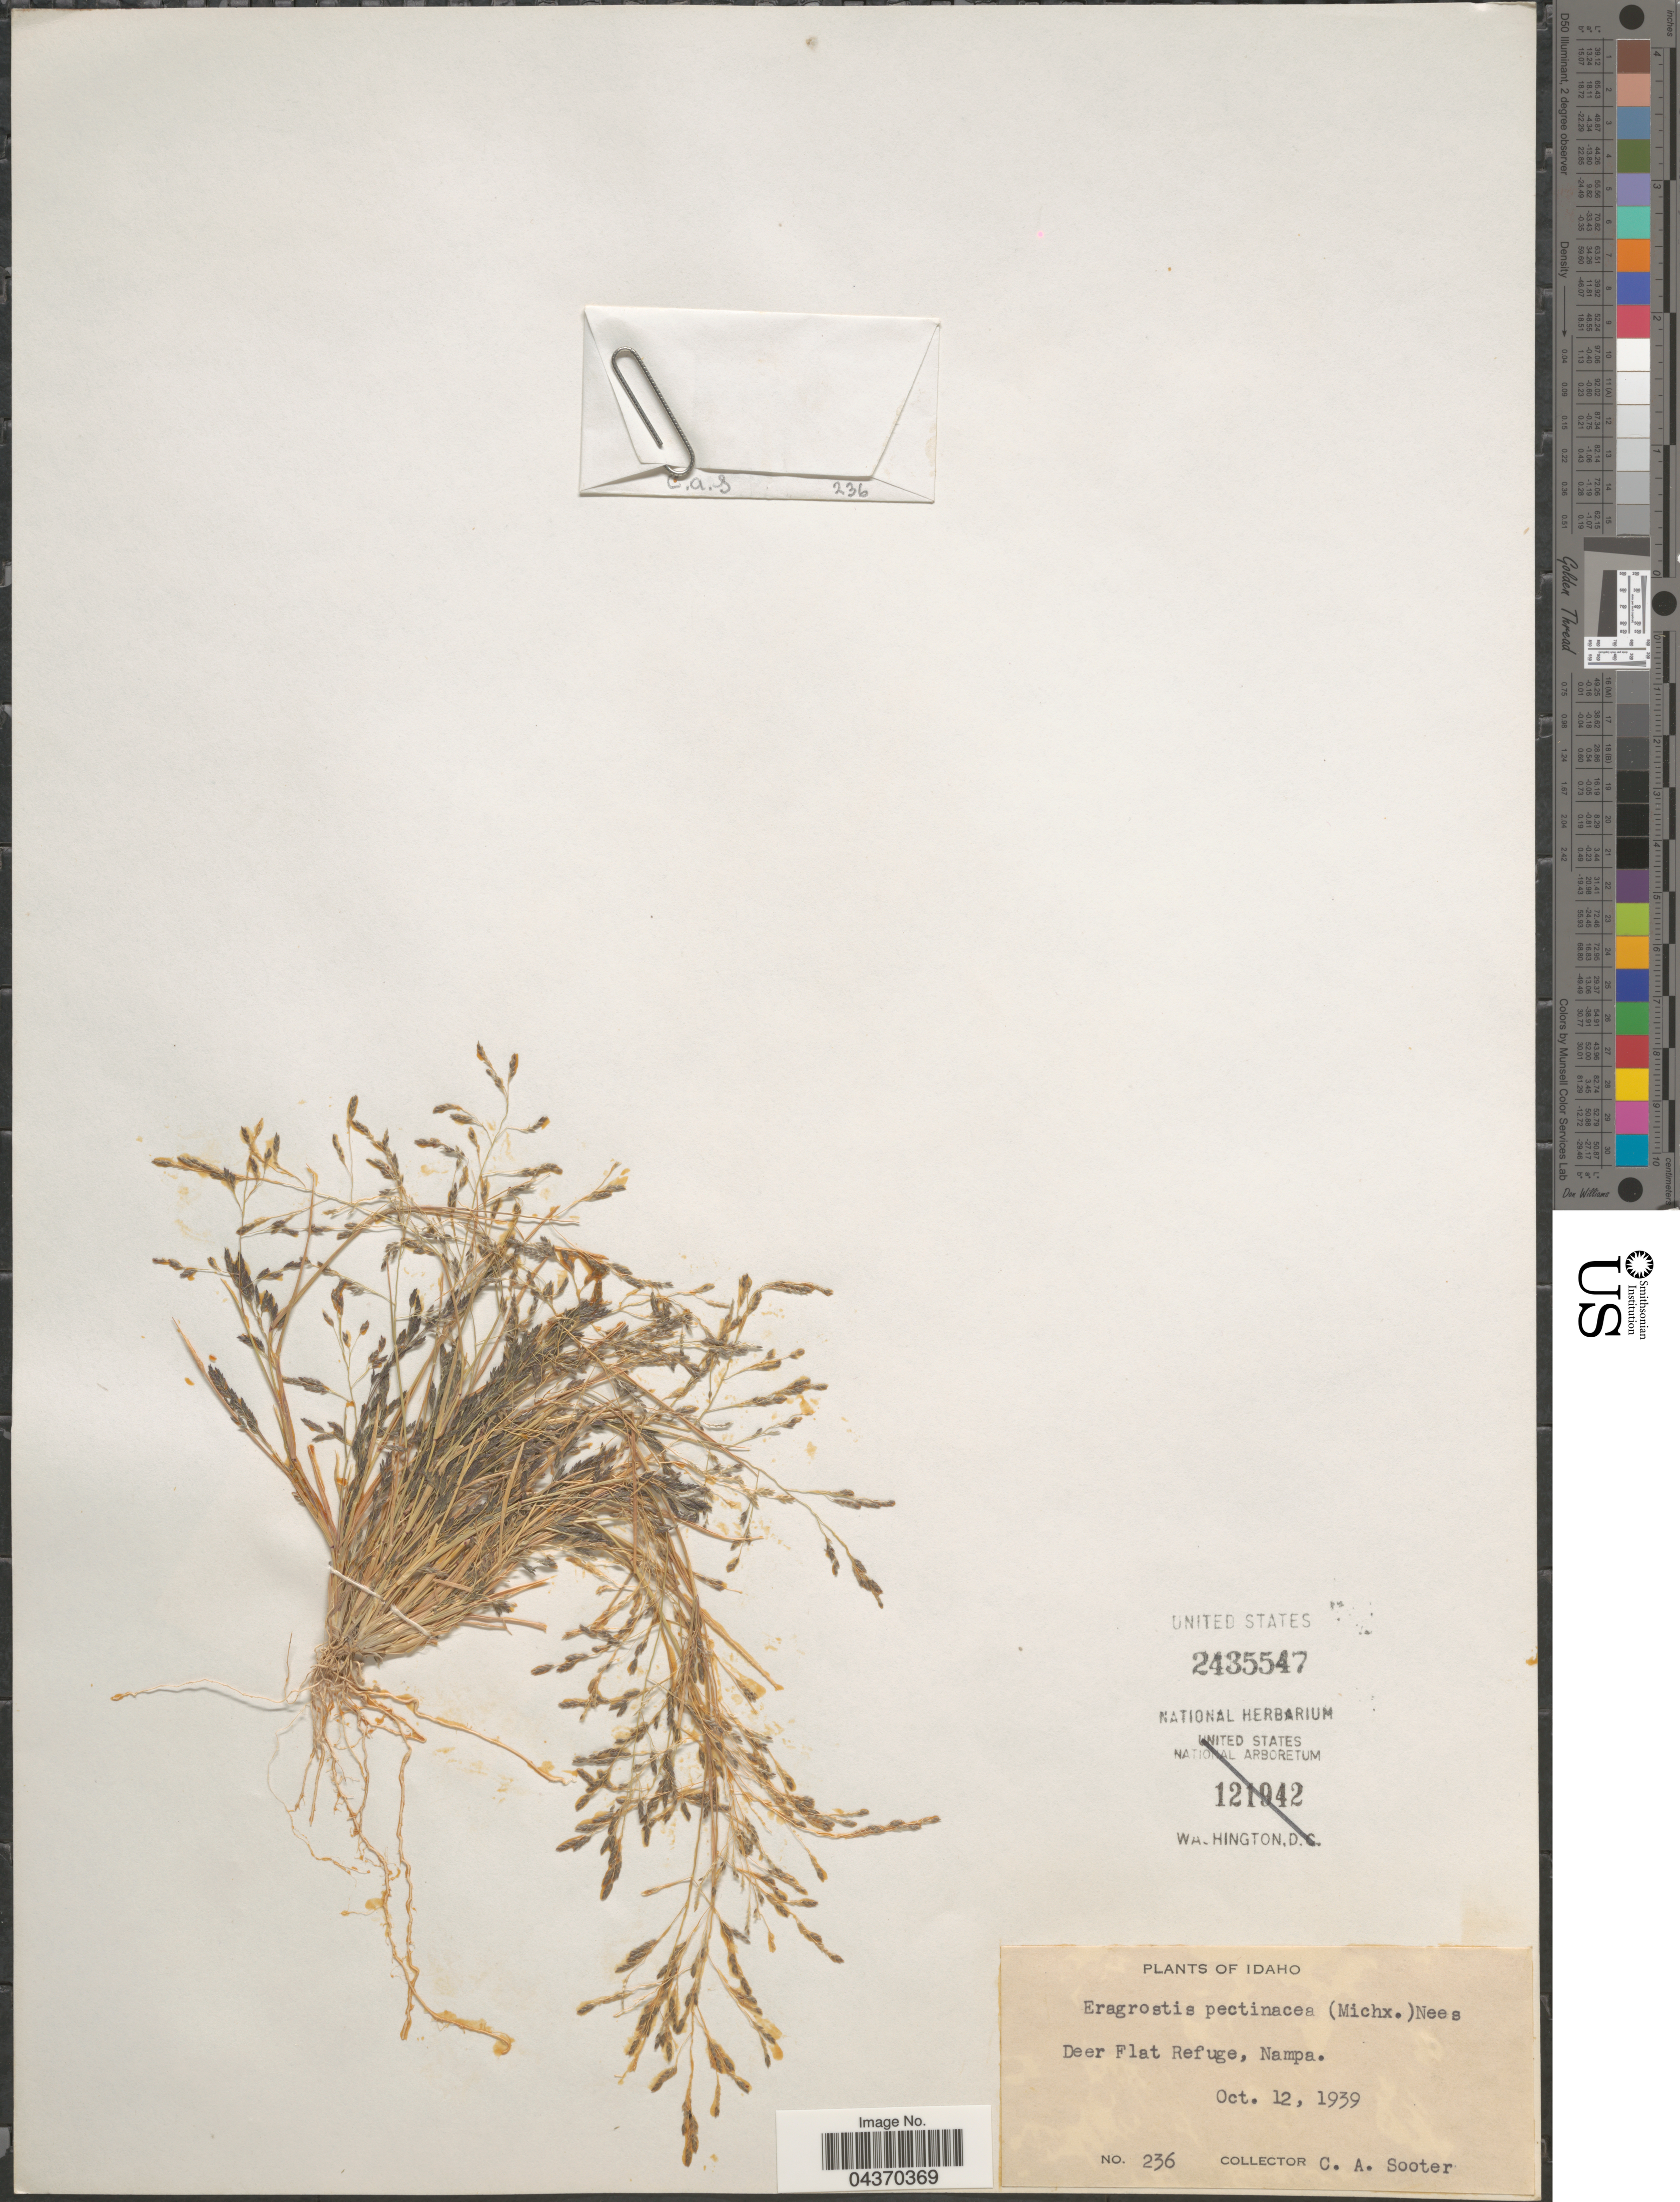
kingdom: Plantae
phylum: Tracheophyta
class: Liliopsida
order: Poales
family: Poaceae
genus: Eragrostis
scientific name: Eragrostis pectinacea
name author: (Michx.) Nees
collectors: C. Sooter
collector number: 236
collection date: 1939-10-12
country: United States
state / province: Idaho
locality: Deer Flat Refuge, Nampa.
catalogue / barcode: US 2435547